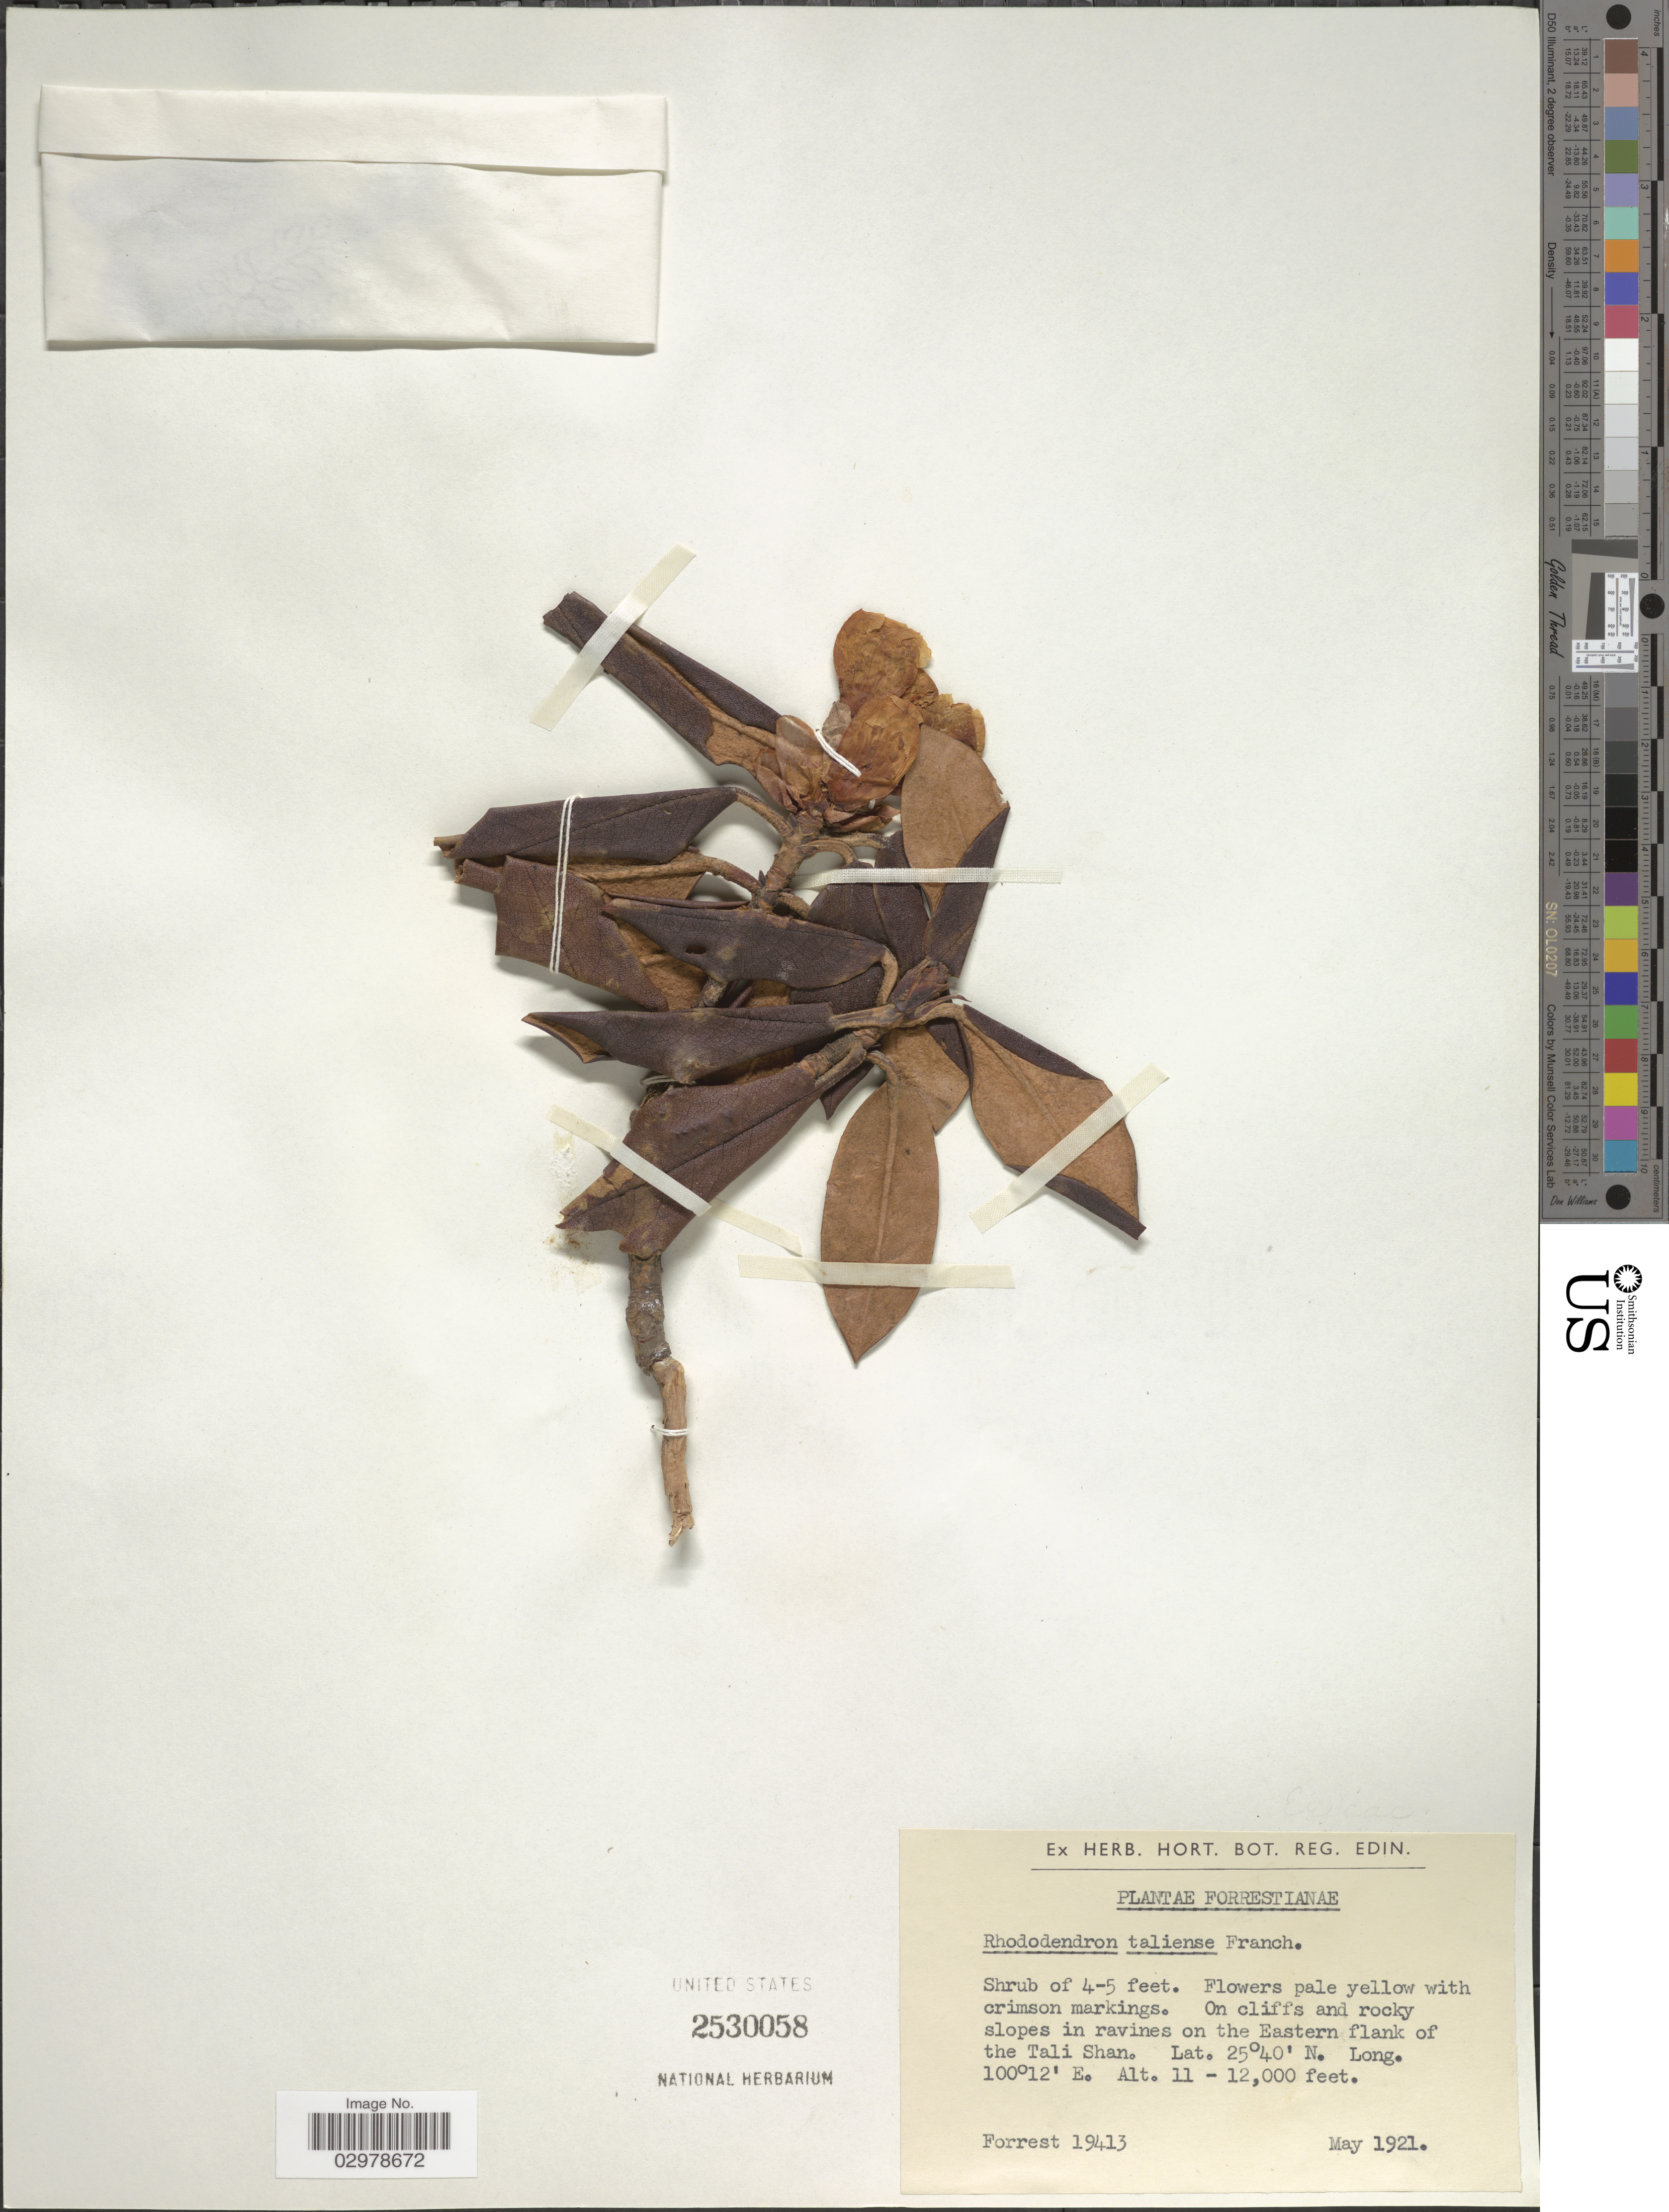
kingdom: Plantae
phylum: Tracheophyta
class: Magnoliopsida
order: Ericales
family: Ericaceae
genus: Rhododendron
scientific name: Rhododendron taliense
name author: Franch.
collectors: -. Forrest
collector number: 19413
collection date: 1921-05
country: China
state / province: Yunnan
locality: On the Eastern flank of the Tali Shan.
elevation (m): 3353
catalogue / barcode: US 2530058